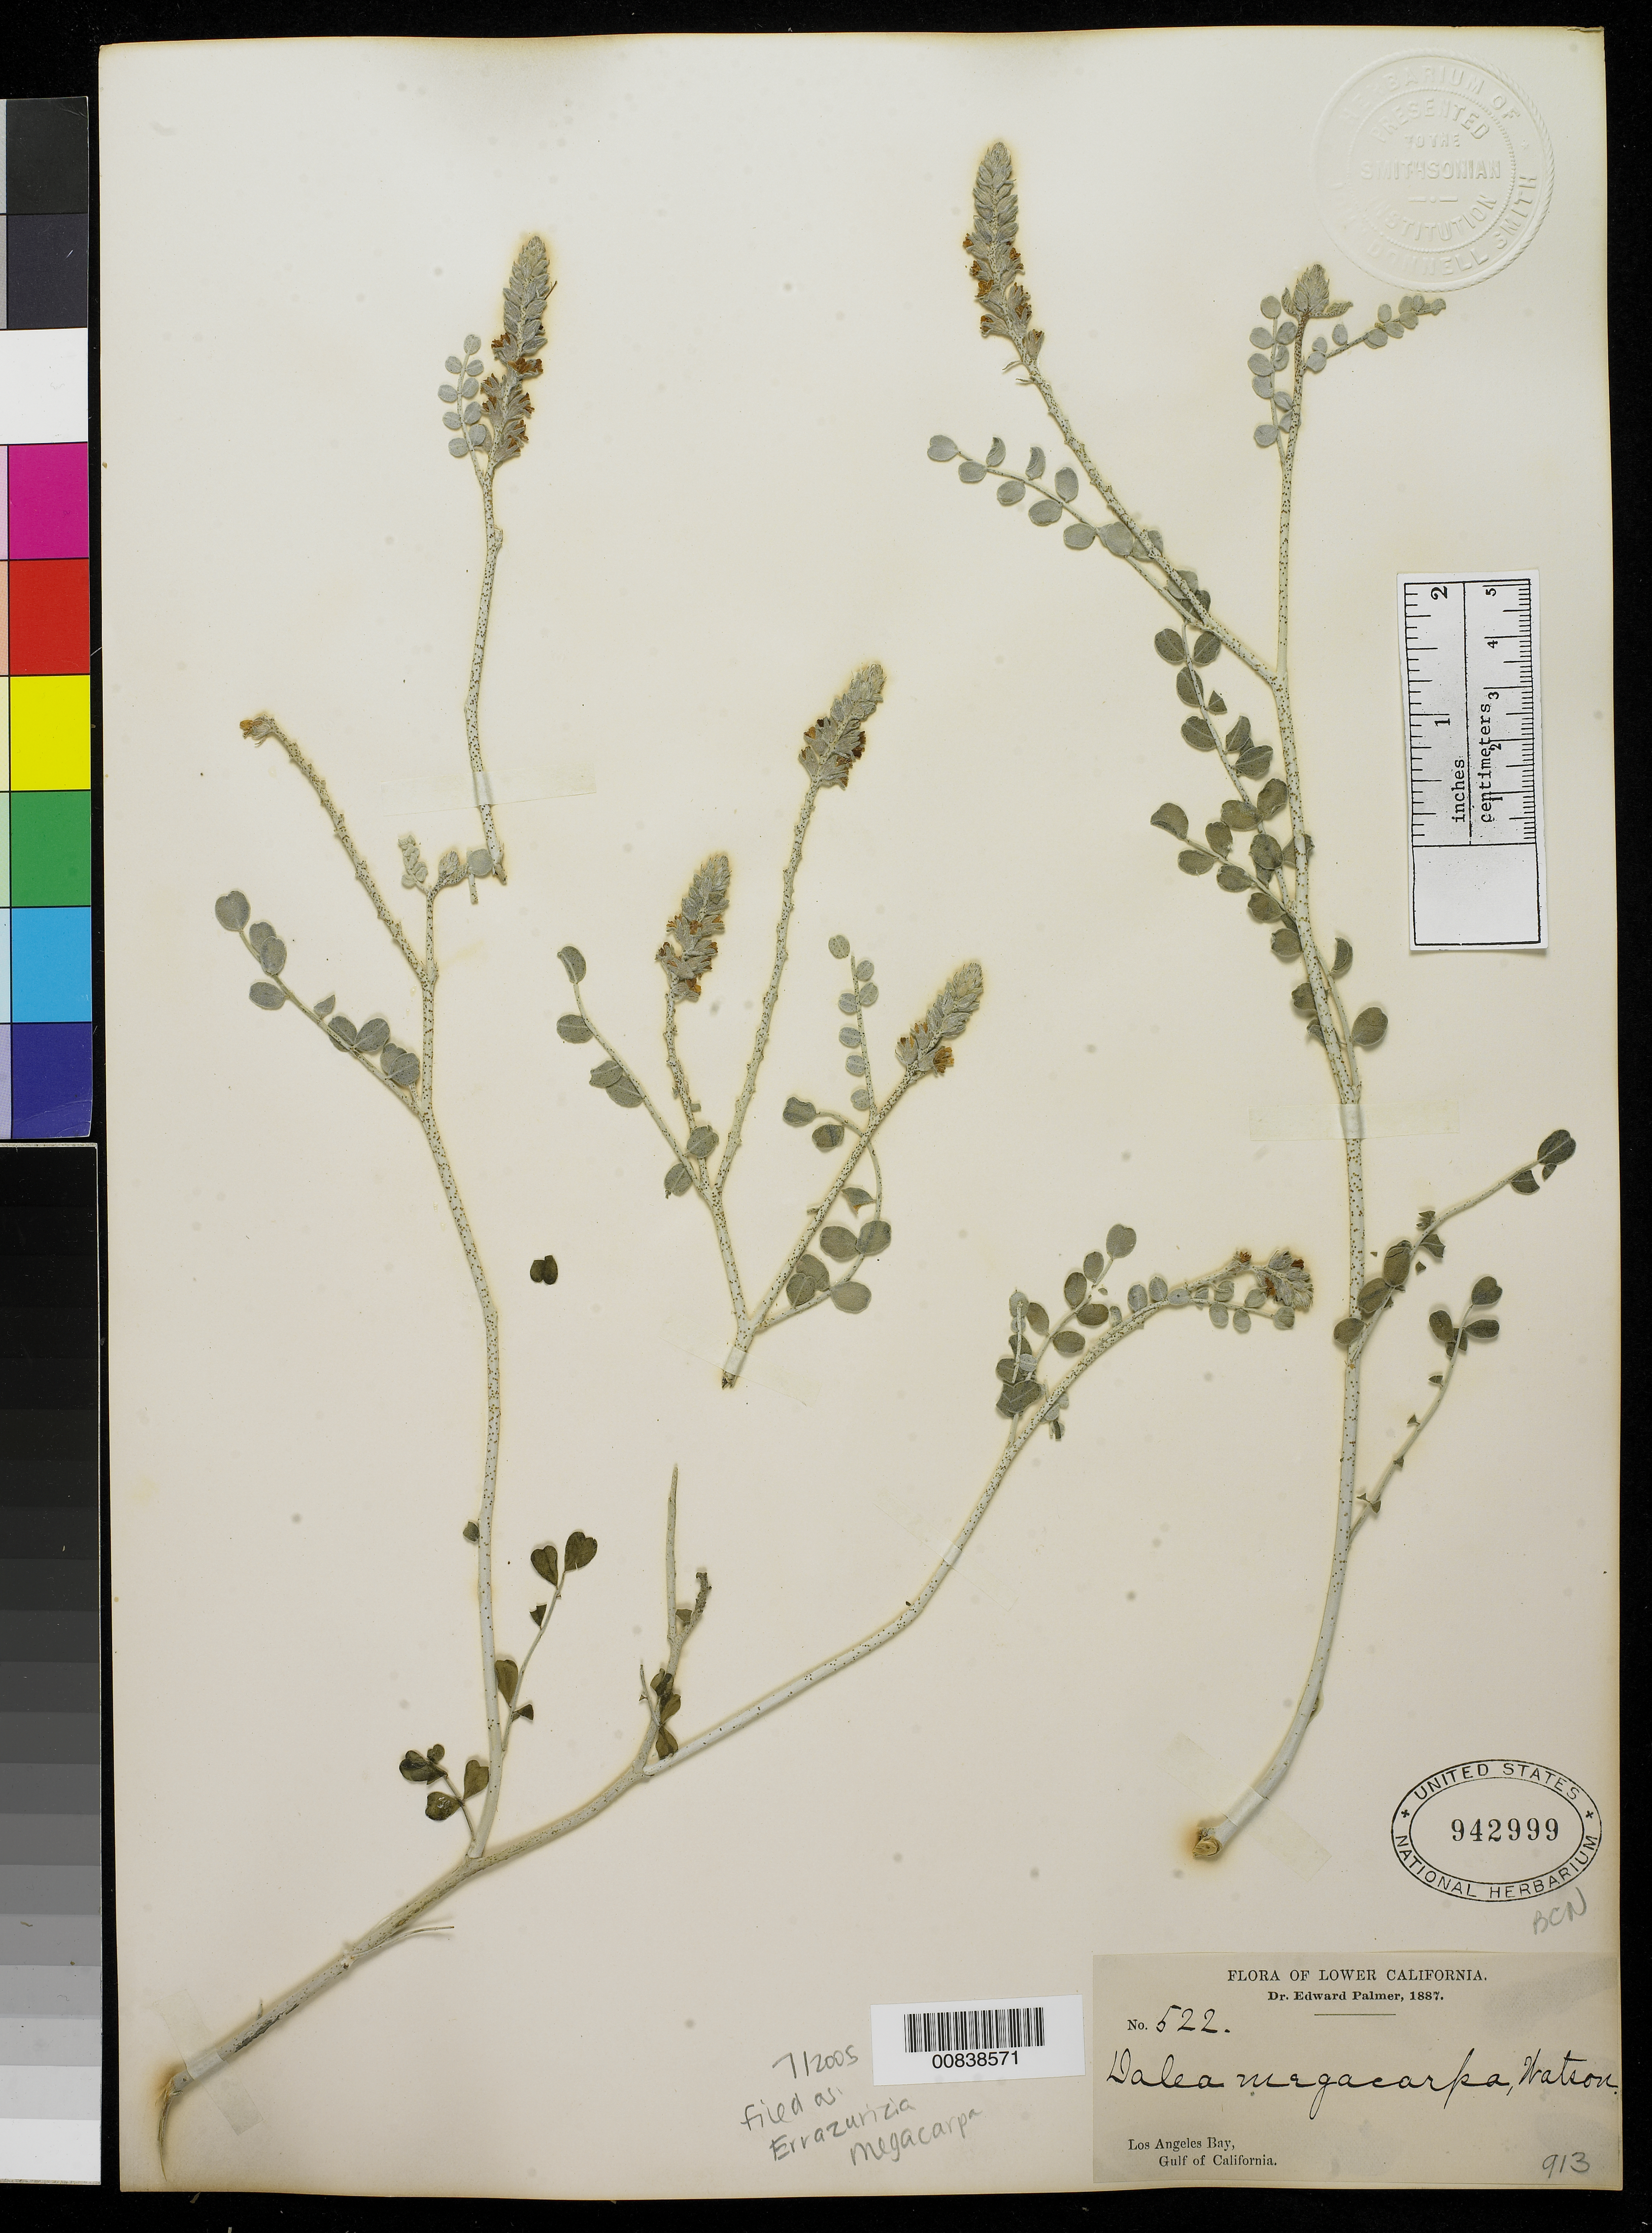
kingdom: Plantae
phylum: Tracheophyta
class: Magnoliopsida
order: Fabales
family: Fabaceae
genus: Errazurizia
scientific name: Errazurizia megacarpa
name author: I.M. Johnst.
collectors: E. Palmer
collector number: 522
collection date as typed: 1887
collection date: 1887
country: Mexico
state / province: Baja California Norte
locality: Los Angeles Bay, Baja California.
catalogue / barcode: US 942999